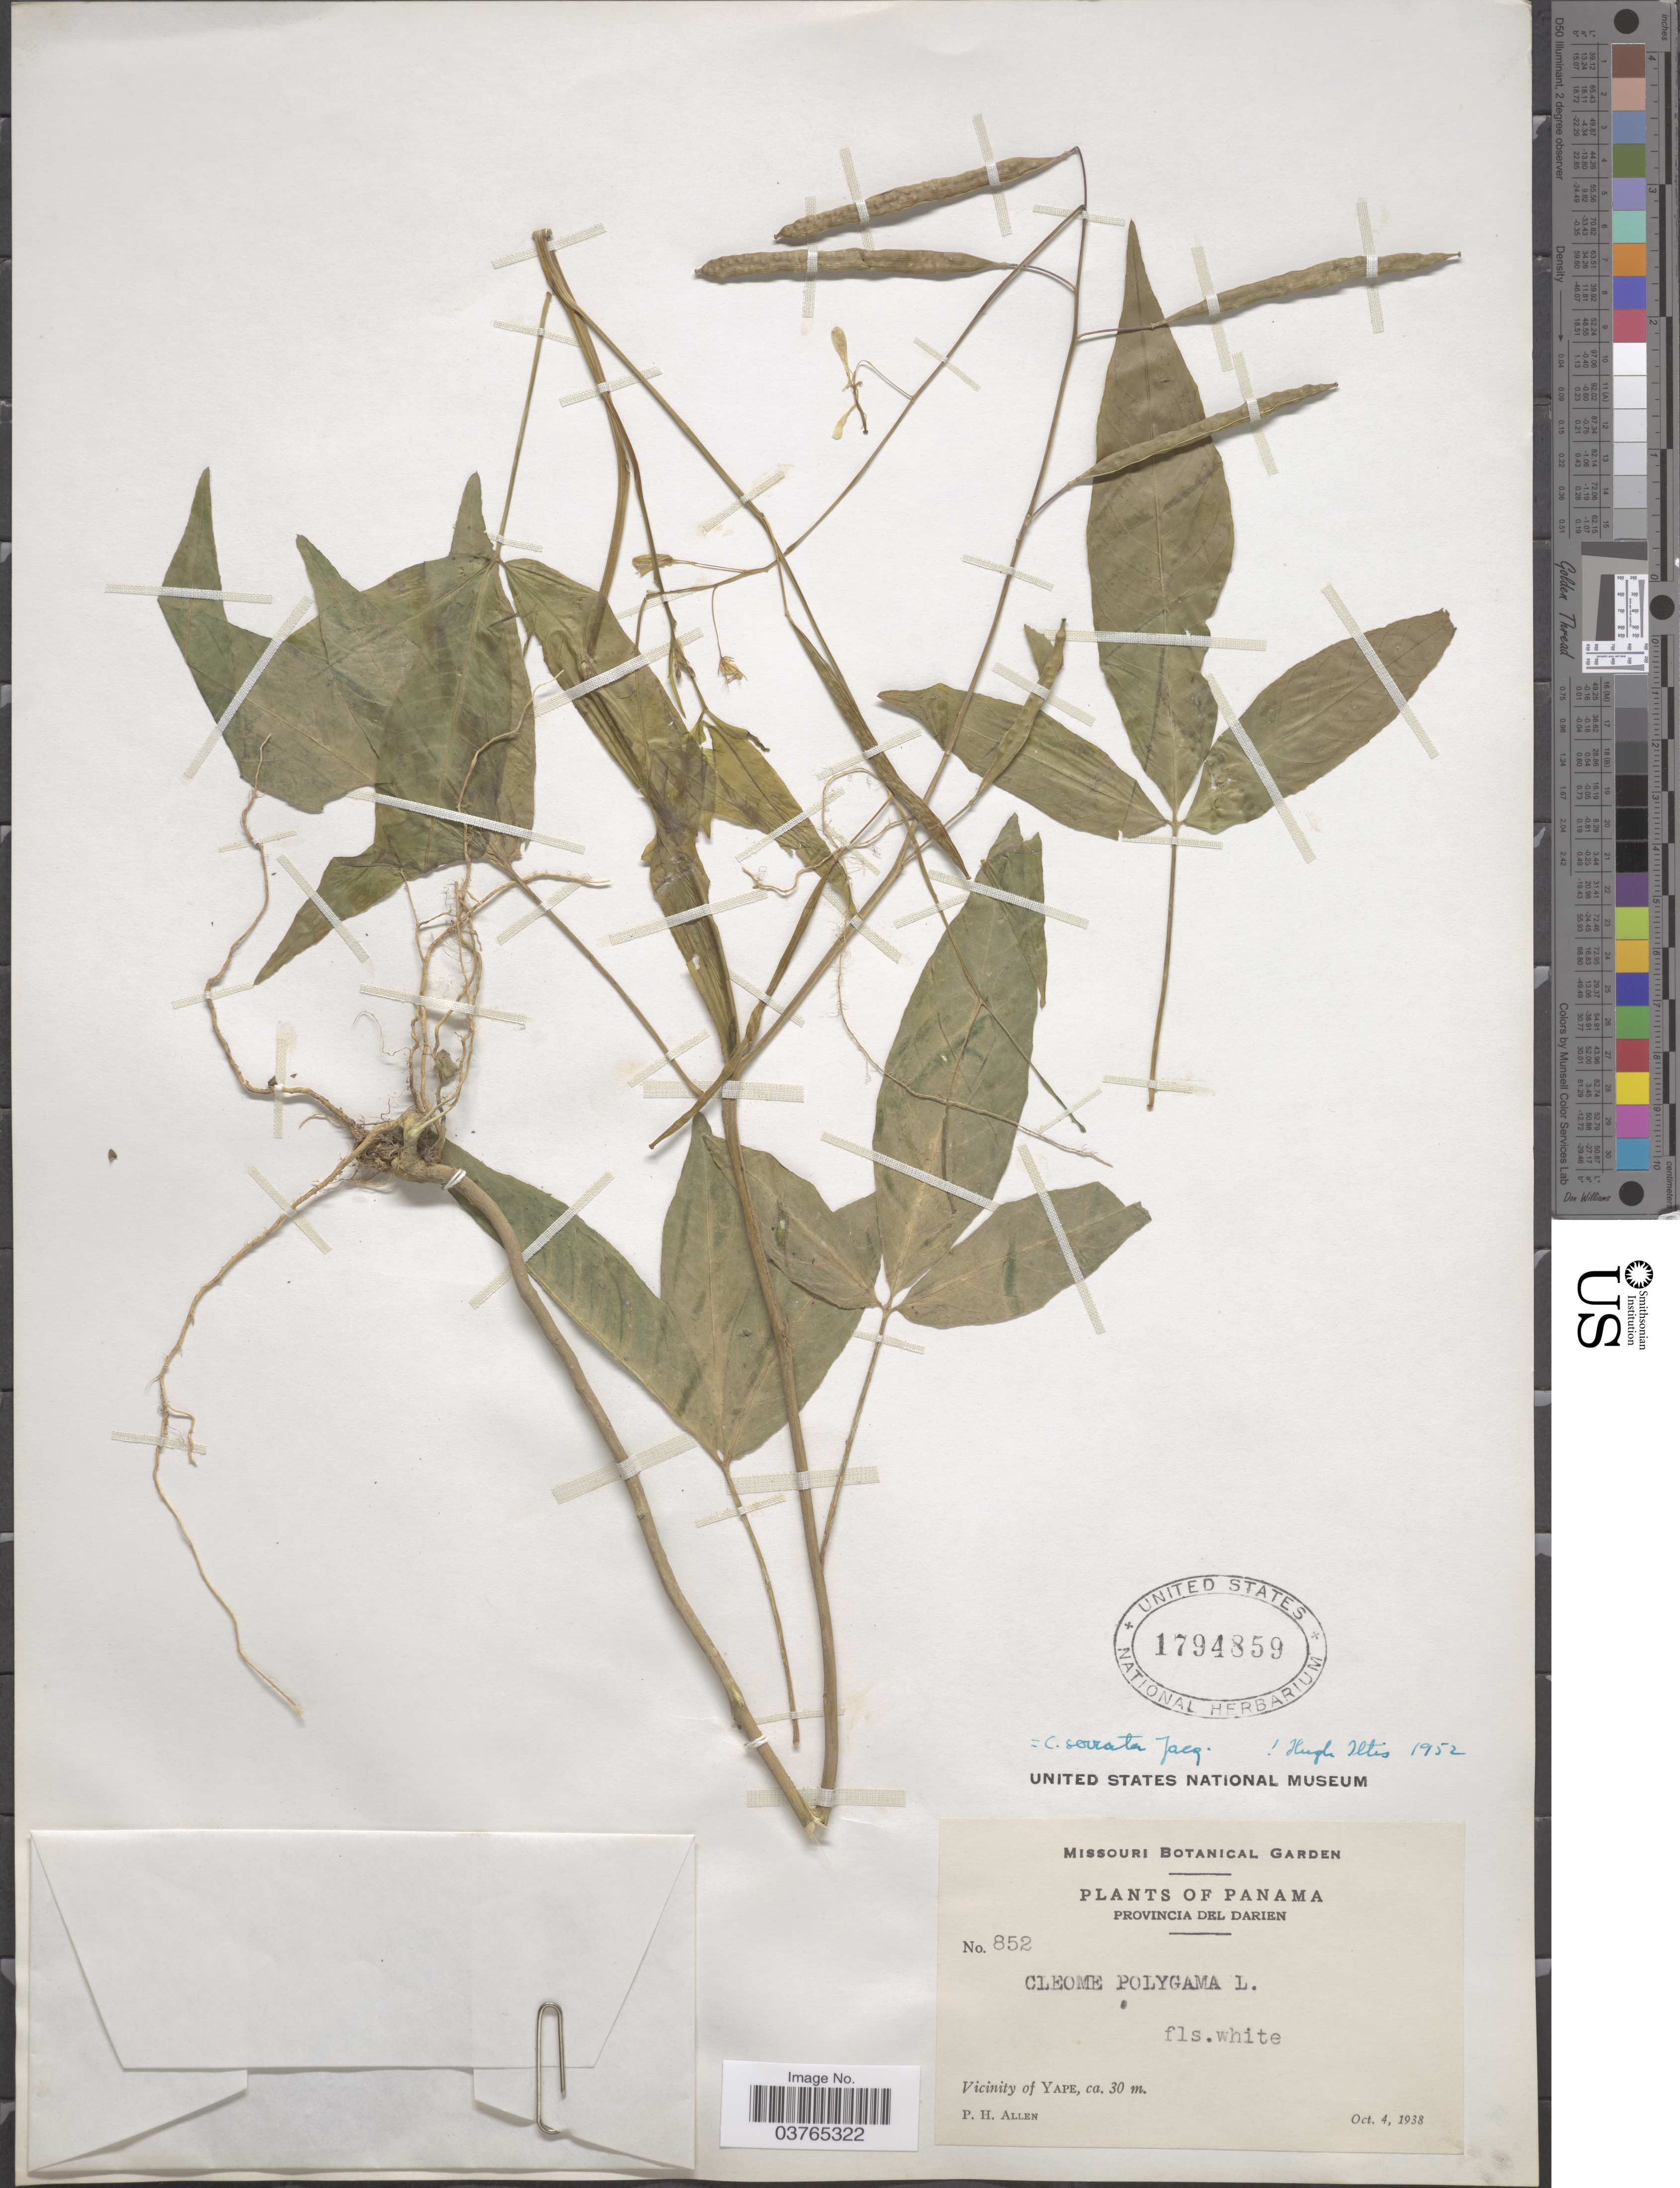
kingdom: Plantae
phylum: Tracheophyta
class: Magnoliopsida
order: Brassicales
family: Cleomaceae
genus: Cleoserrata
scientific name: Cleoserrata serrata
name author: (Jacq.) Iltis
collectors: P. H. Allen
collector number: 852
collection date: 1938-10-04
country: Panama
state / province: Darien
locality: Vicinity of Yape.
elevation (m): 30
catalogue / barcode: US 1794859